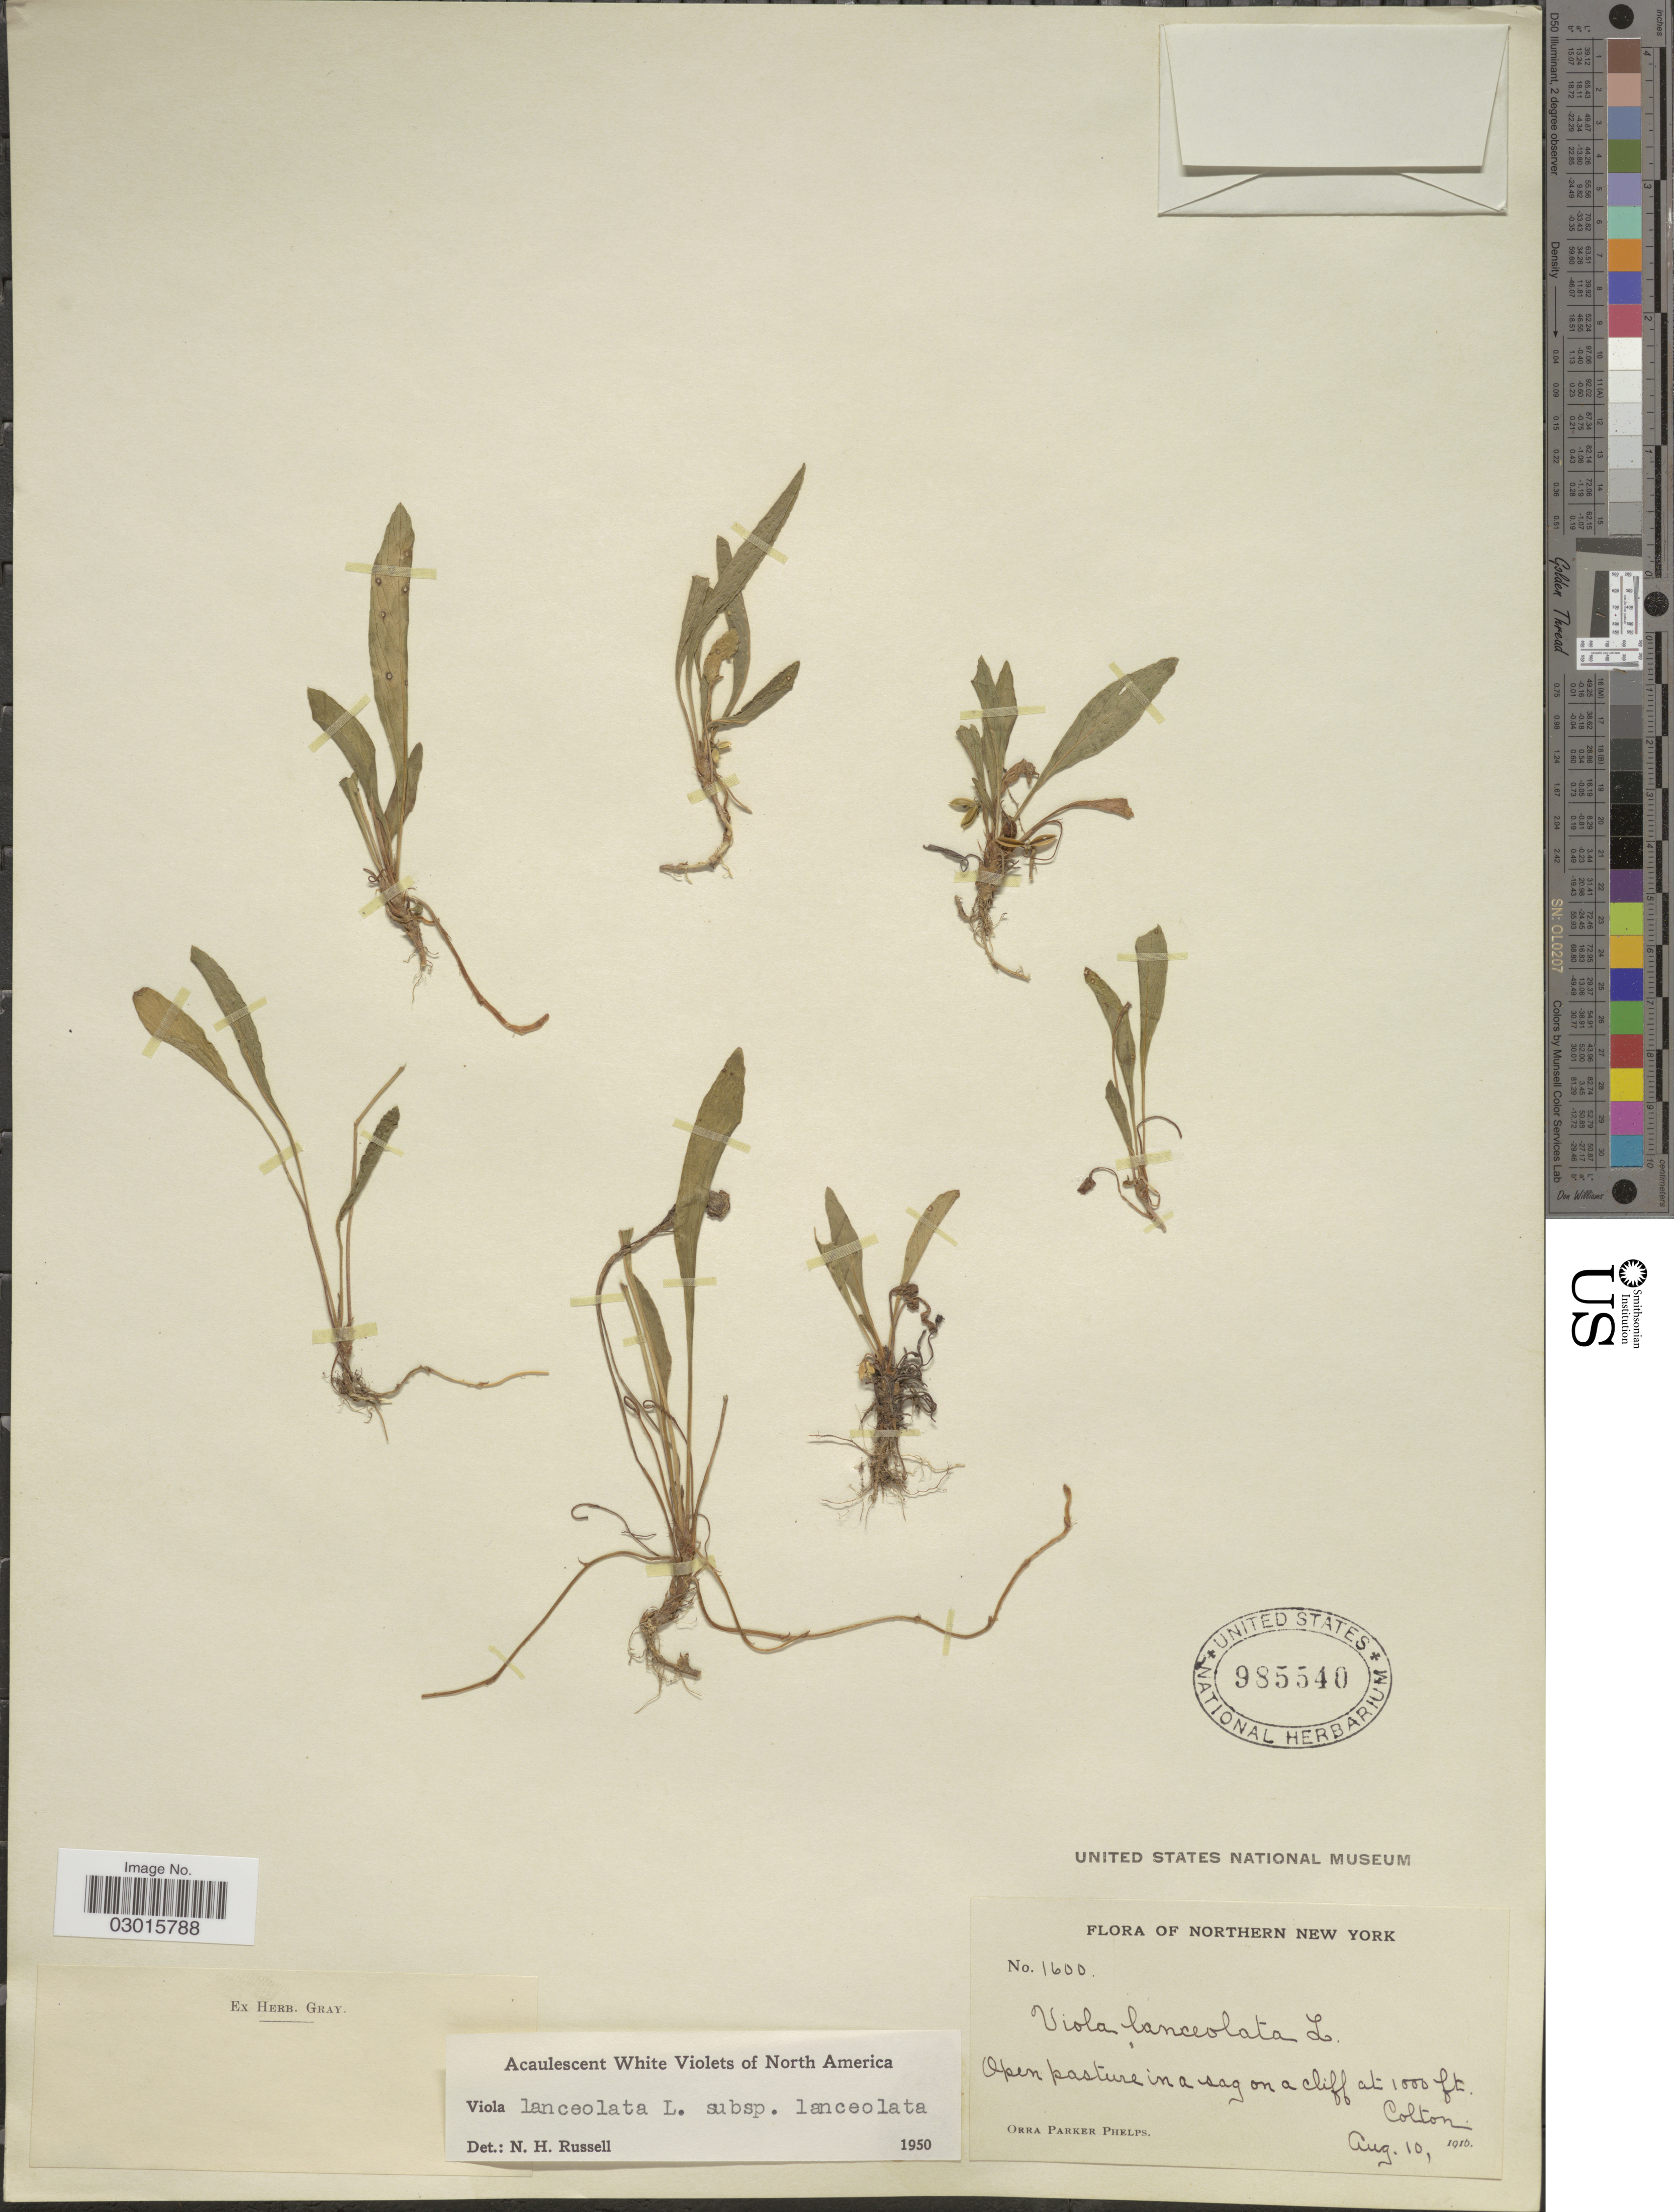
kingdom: Plantae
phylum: Tracheophyta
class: Magnoliopsida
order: Malpighiales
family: Violaceae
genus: Viola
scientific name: Viola lanceolata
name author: L.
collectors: O. P. Phelps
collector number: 1600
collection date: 1916-08-10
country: United States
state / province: New York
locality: Northern New York, Colton.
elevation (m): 305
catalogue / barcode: US 985540